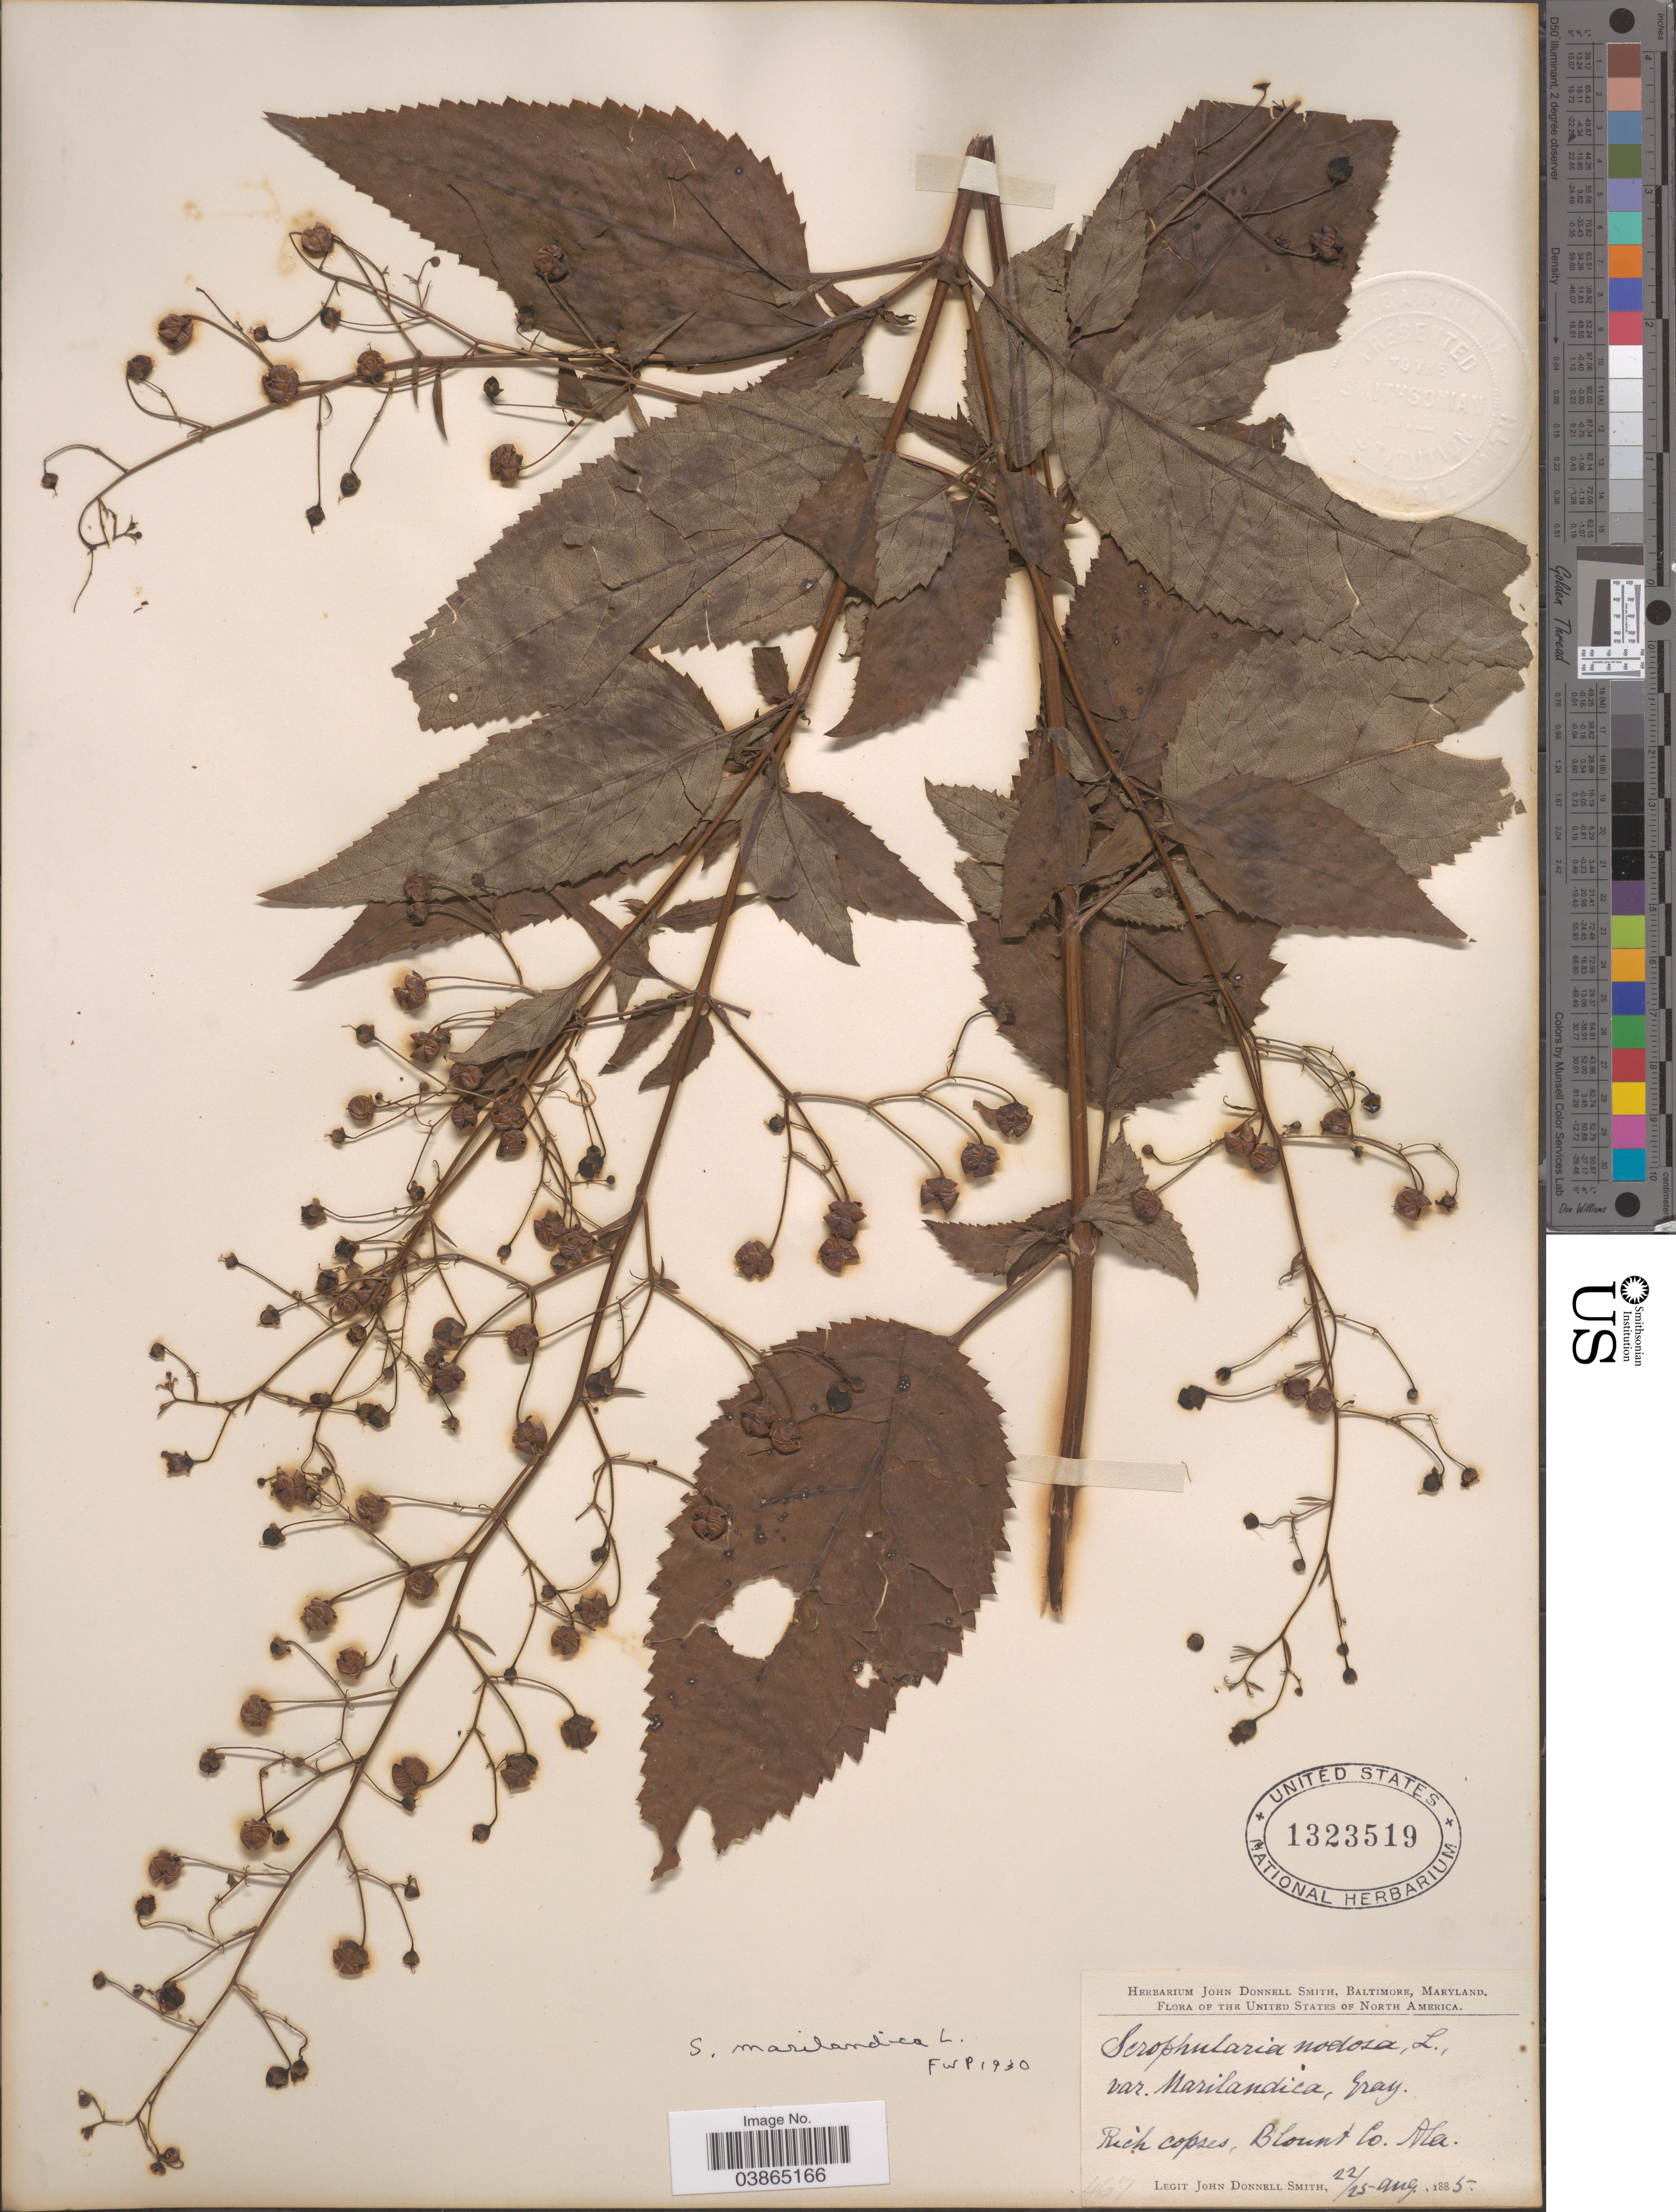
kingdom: Plantae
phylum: Tracheophyta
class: Magnoliopsida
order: Lamiales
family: Scrophulariaceae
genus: Scrophularia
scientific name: Scrophularia marilandica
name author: L.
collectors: J. Donnell Smith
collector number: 467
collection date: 1885-08-22/1885-08-25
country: United States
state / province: Alabama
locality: Blount Co.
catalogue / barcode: US 1323519